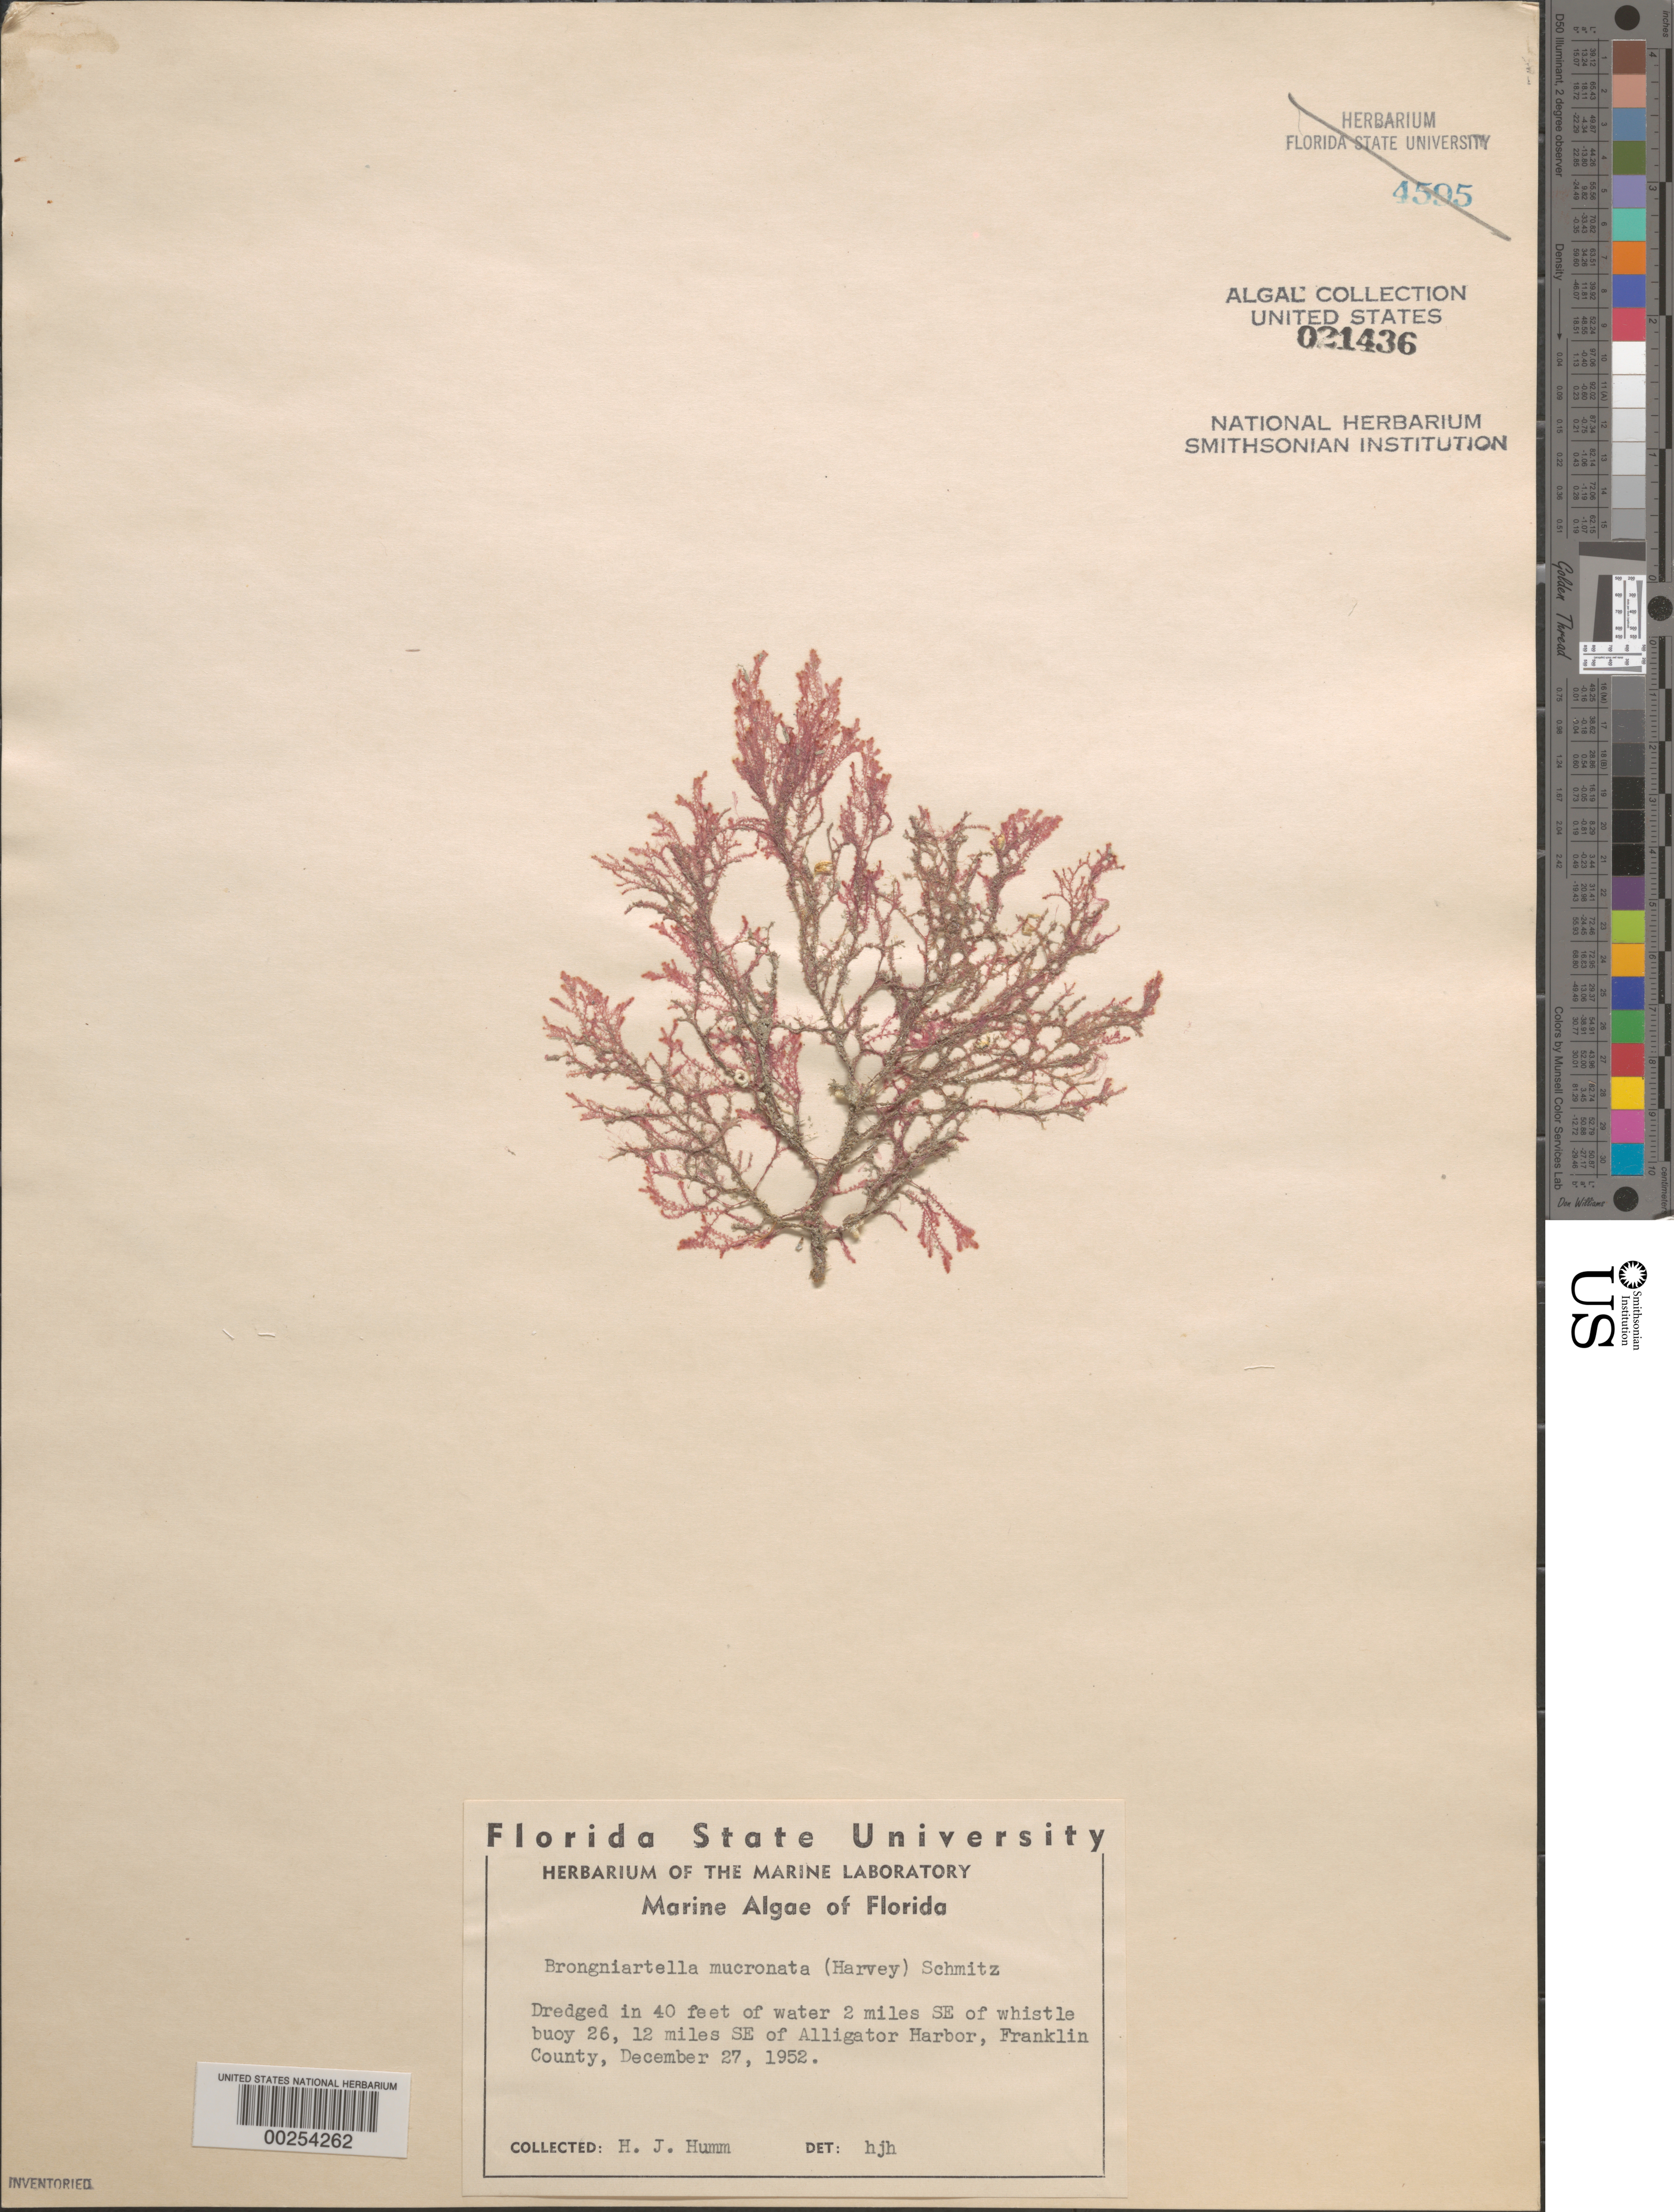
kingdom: Plantae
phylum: Rhodophyta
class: Florideophyceae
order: Ceramiales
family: Rhodomelaceae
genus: Heterodasya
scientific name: Heterodasya mucronata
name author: (Harv.) M.J. Wynne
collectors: H. J. Humm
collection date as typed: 27 Dec 1952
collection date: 1952-12-27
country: United States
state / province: Florida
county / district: Franklin County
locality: Near whistle buoy 26, 12 miles southeast of Alligator Harbor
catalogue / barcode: US 21436